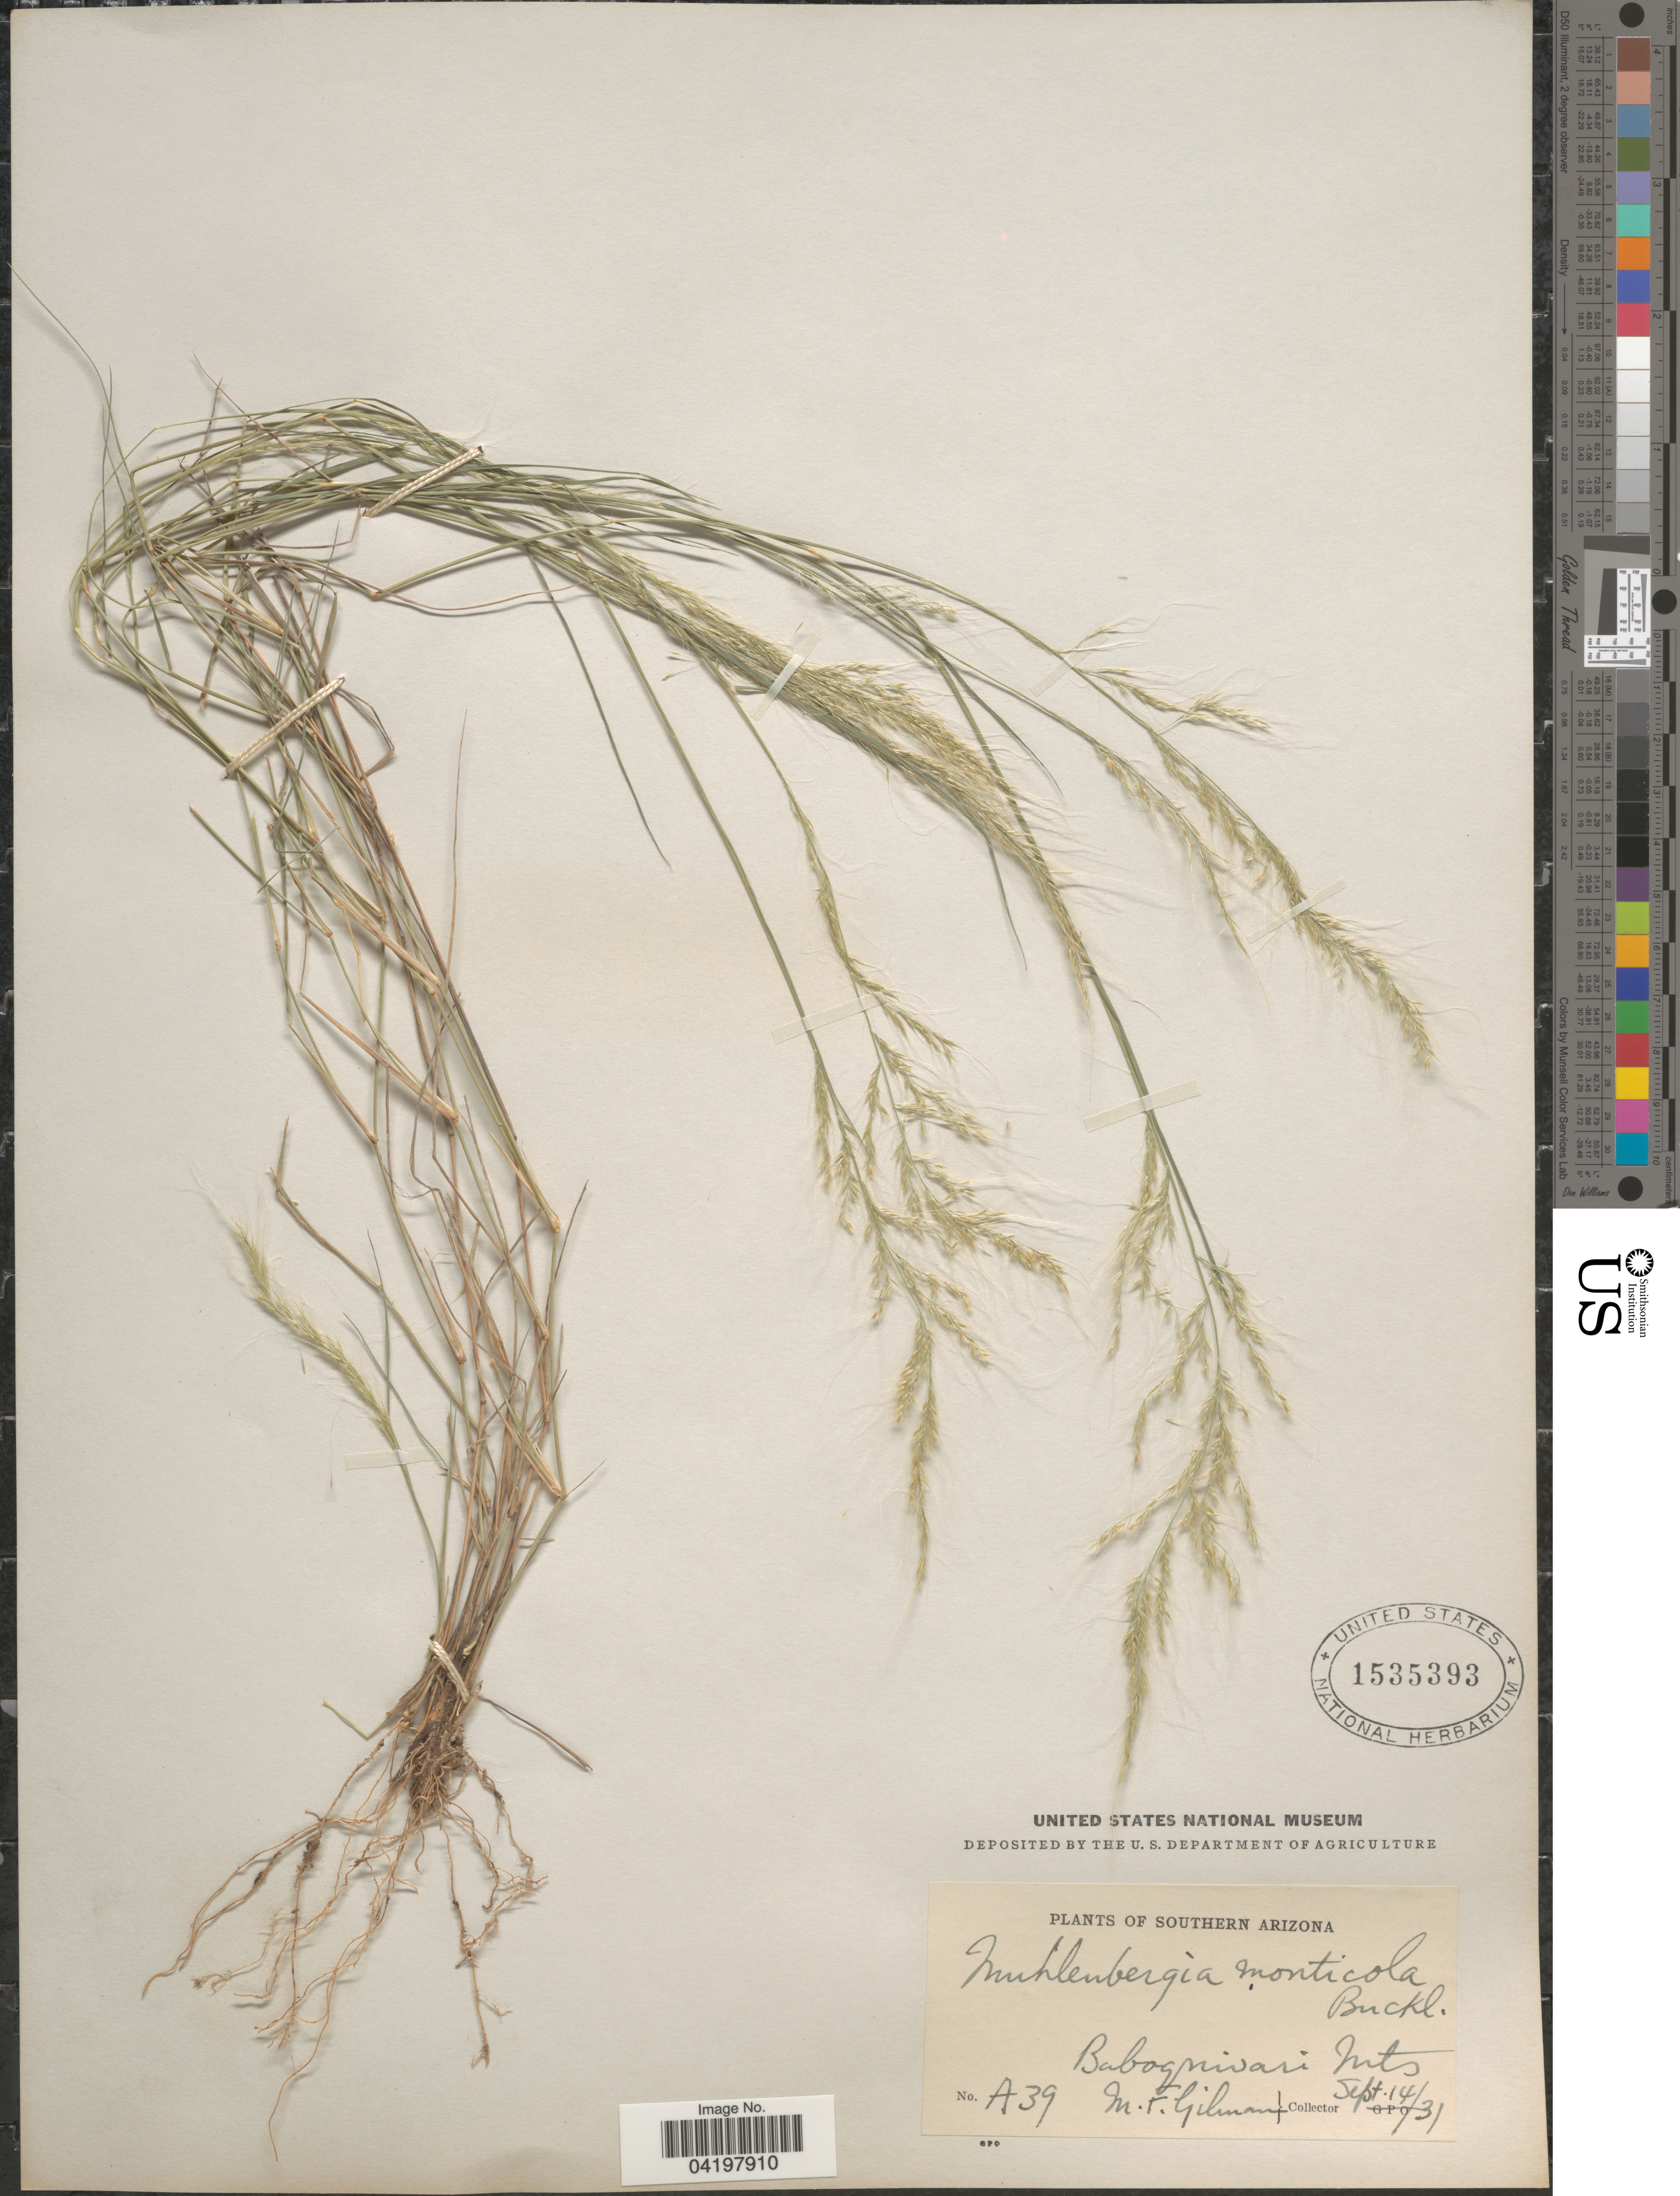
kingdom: Plantae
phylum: Tracheophyta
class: Liliopsida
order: Poales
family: Poaceae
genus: Muhlenbergia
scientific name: Muhlenbergia tenuifolia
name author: (Kunth) Kunth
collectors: M. F. Gilman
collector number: A39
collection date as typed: Transcribed d/m/y: 14/9/31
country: United States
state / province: Arizona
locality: Southern Arizona. Baboquivari Mts.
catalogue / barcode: US 1535393